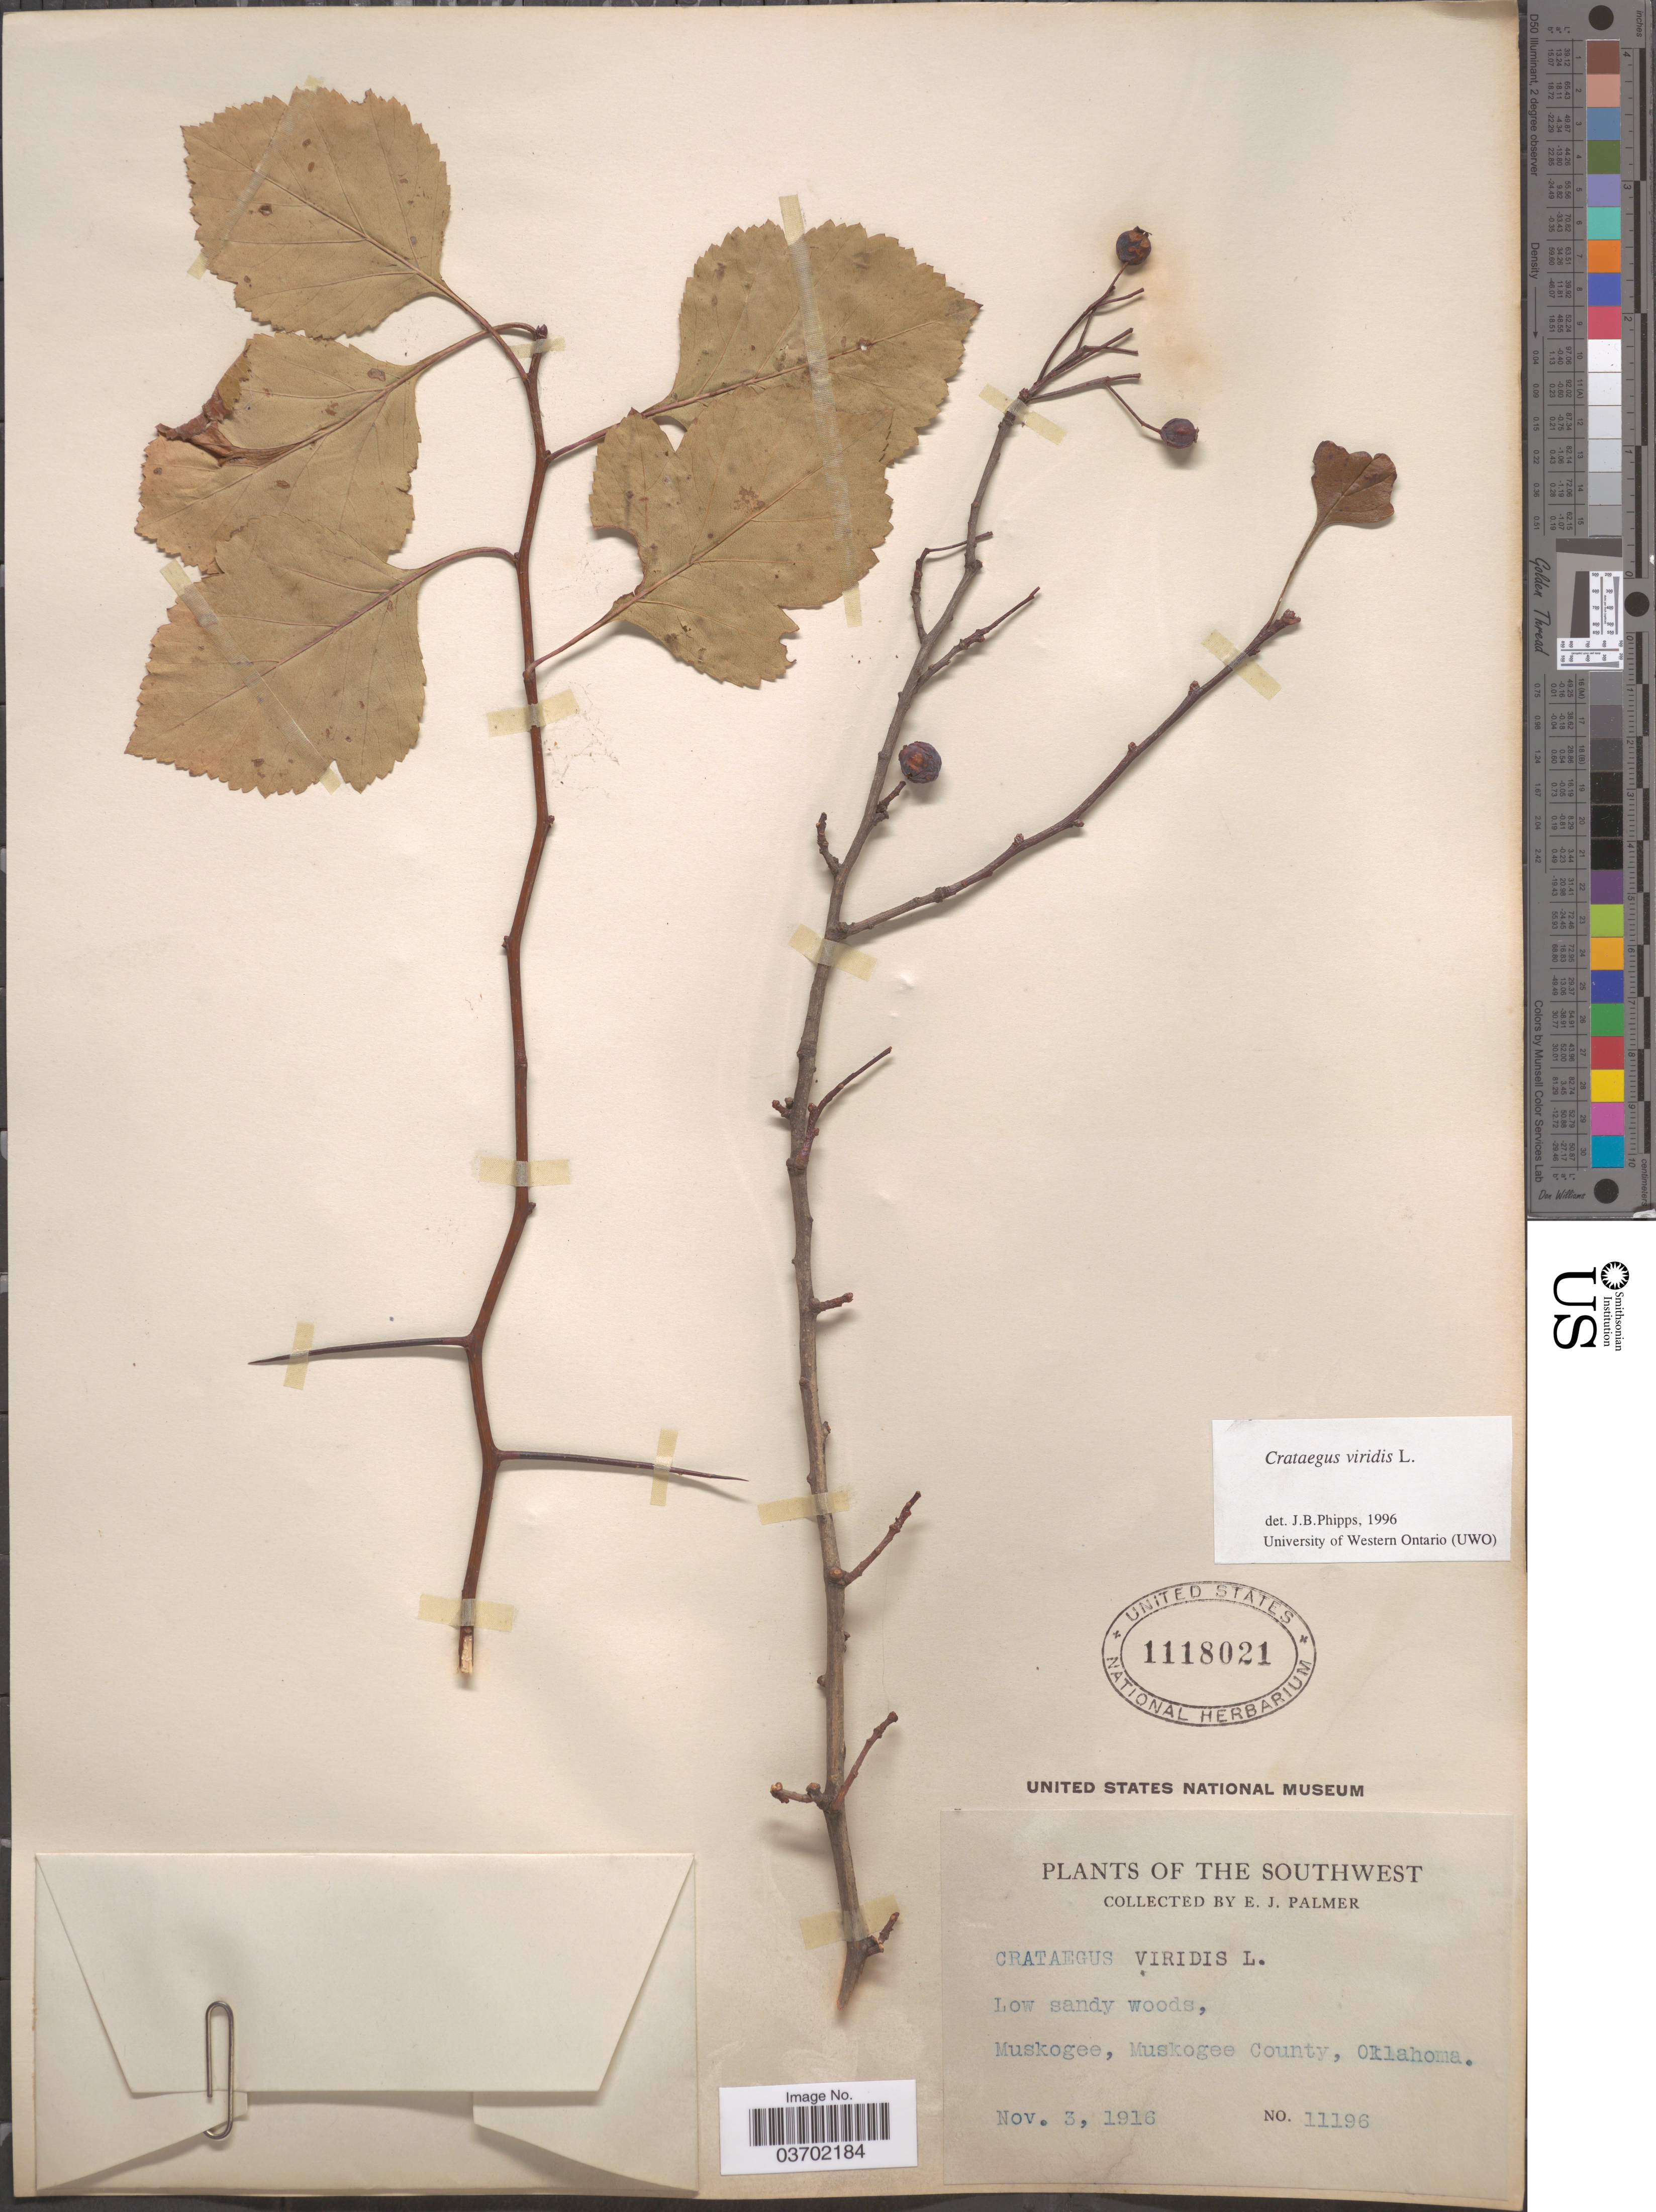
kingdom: Plantae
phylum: Tracheophyta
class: Magnoliopsida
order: Rosales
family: Rosaceae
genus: Crataegus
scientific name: Crataegus viridis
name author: L.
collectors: E. J. Palmer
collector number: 11196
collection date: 1916-11-03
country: United States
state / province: Oklahoma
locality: Southwest. Muskogee, Muskogee County.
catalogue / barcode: US 1118021